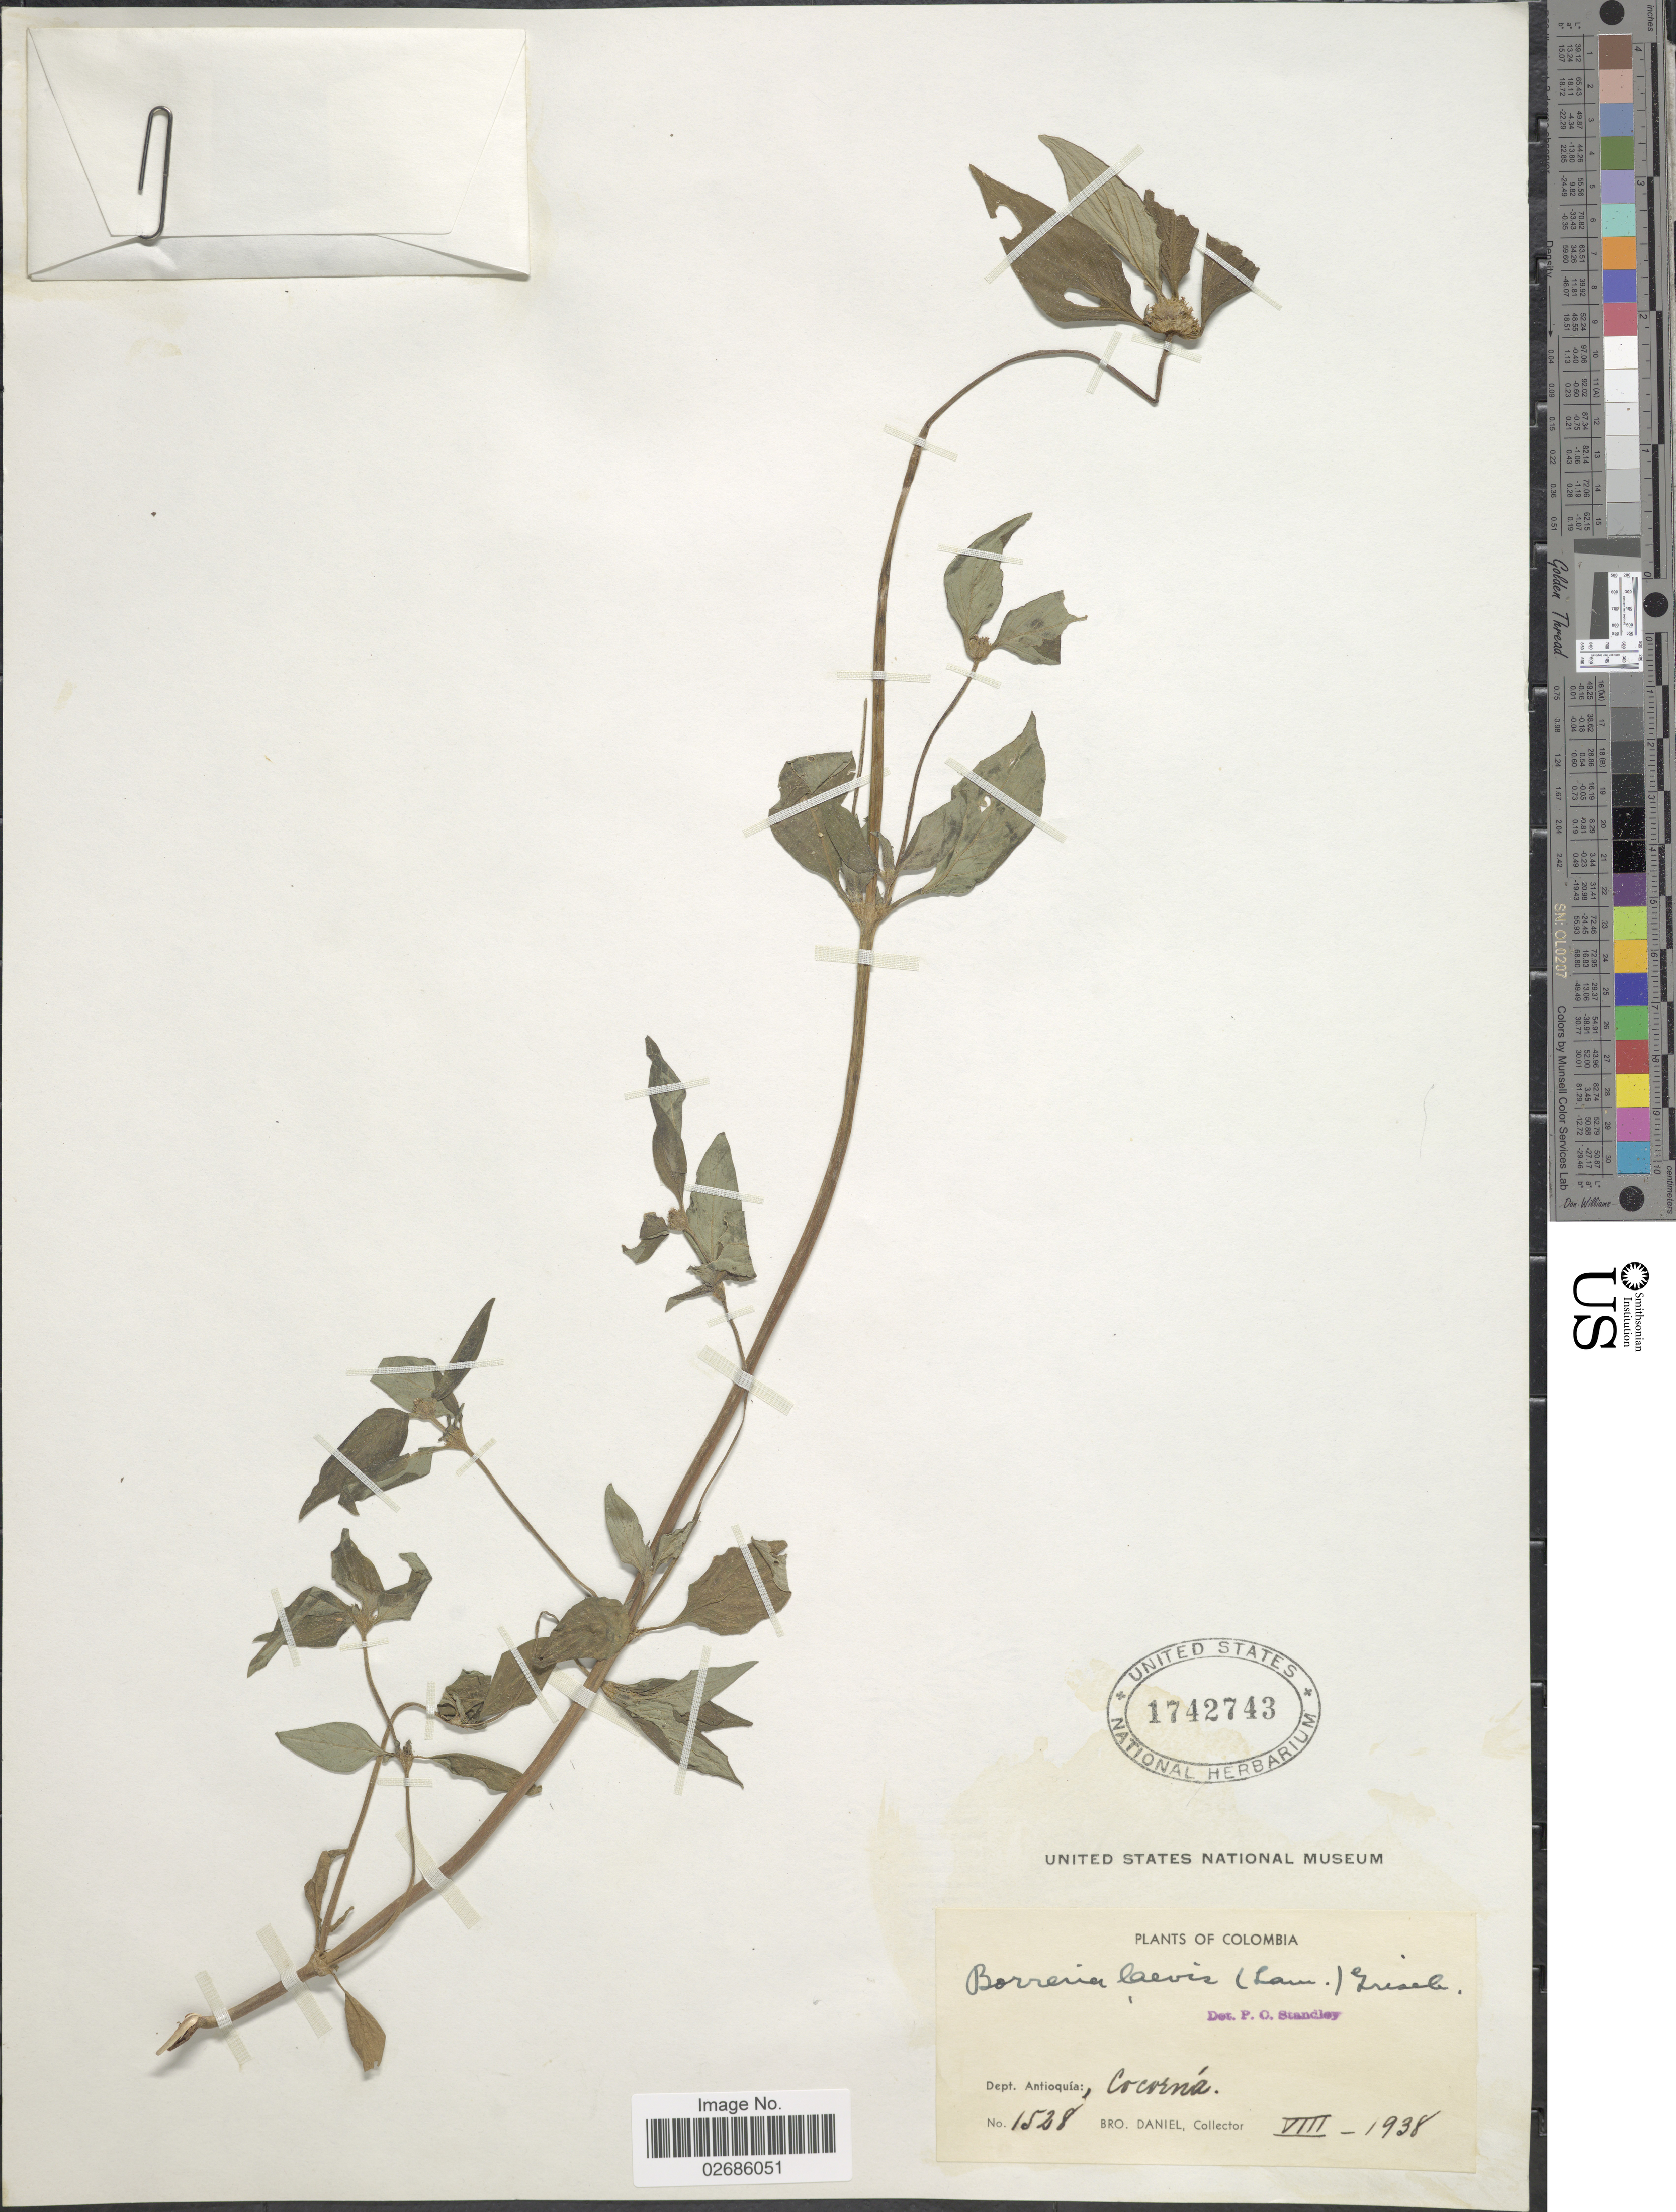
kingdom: Plantae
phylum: Tracheophyta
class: Magnoliopsida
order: Gentianales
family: Rubiaceae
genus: Borreria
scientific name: Borreria assurgens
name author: (Ruiz & Pav.) Griseb.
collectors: Bro. Daniel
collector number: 1528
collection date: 1938-08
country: Colombia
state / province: Antioquia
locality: Dept. Antioquía:, Cocorná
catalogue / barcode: US 1742743